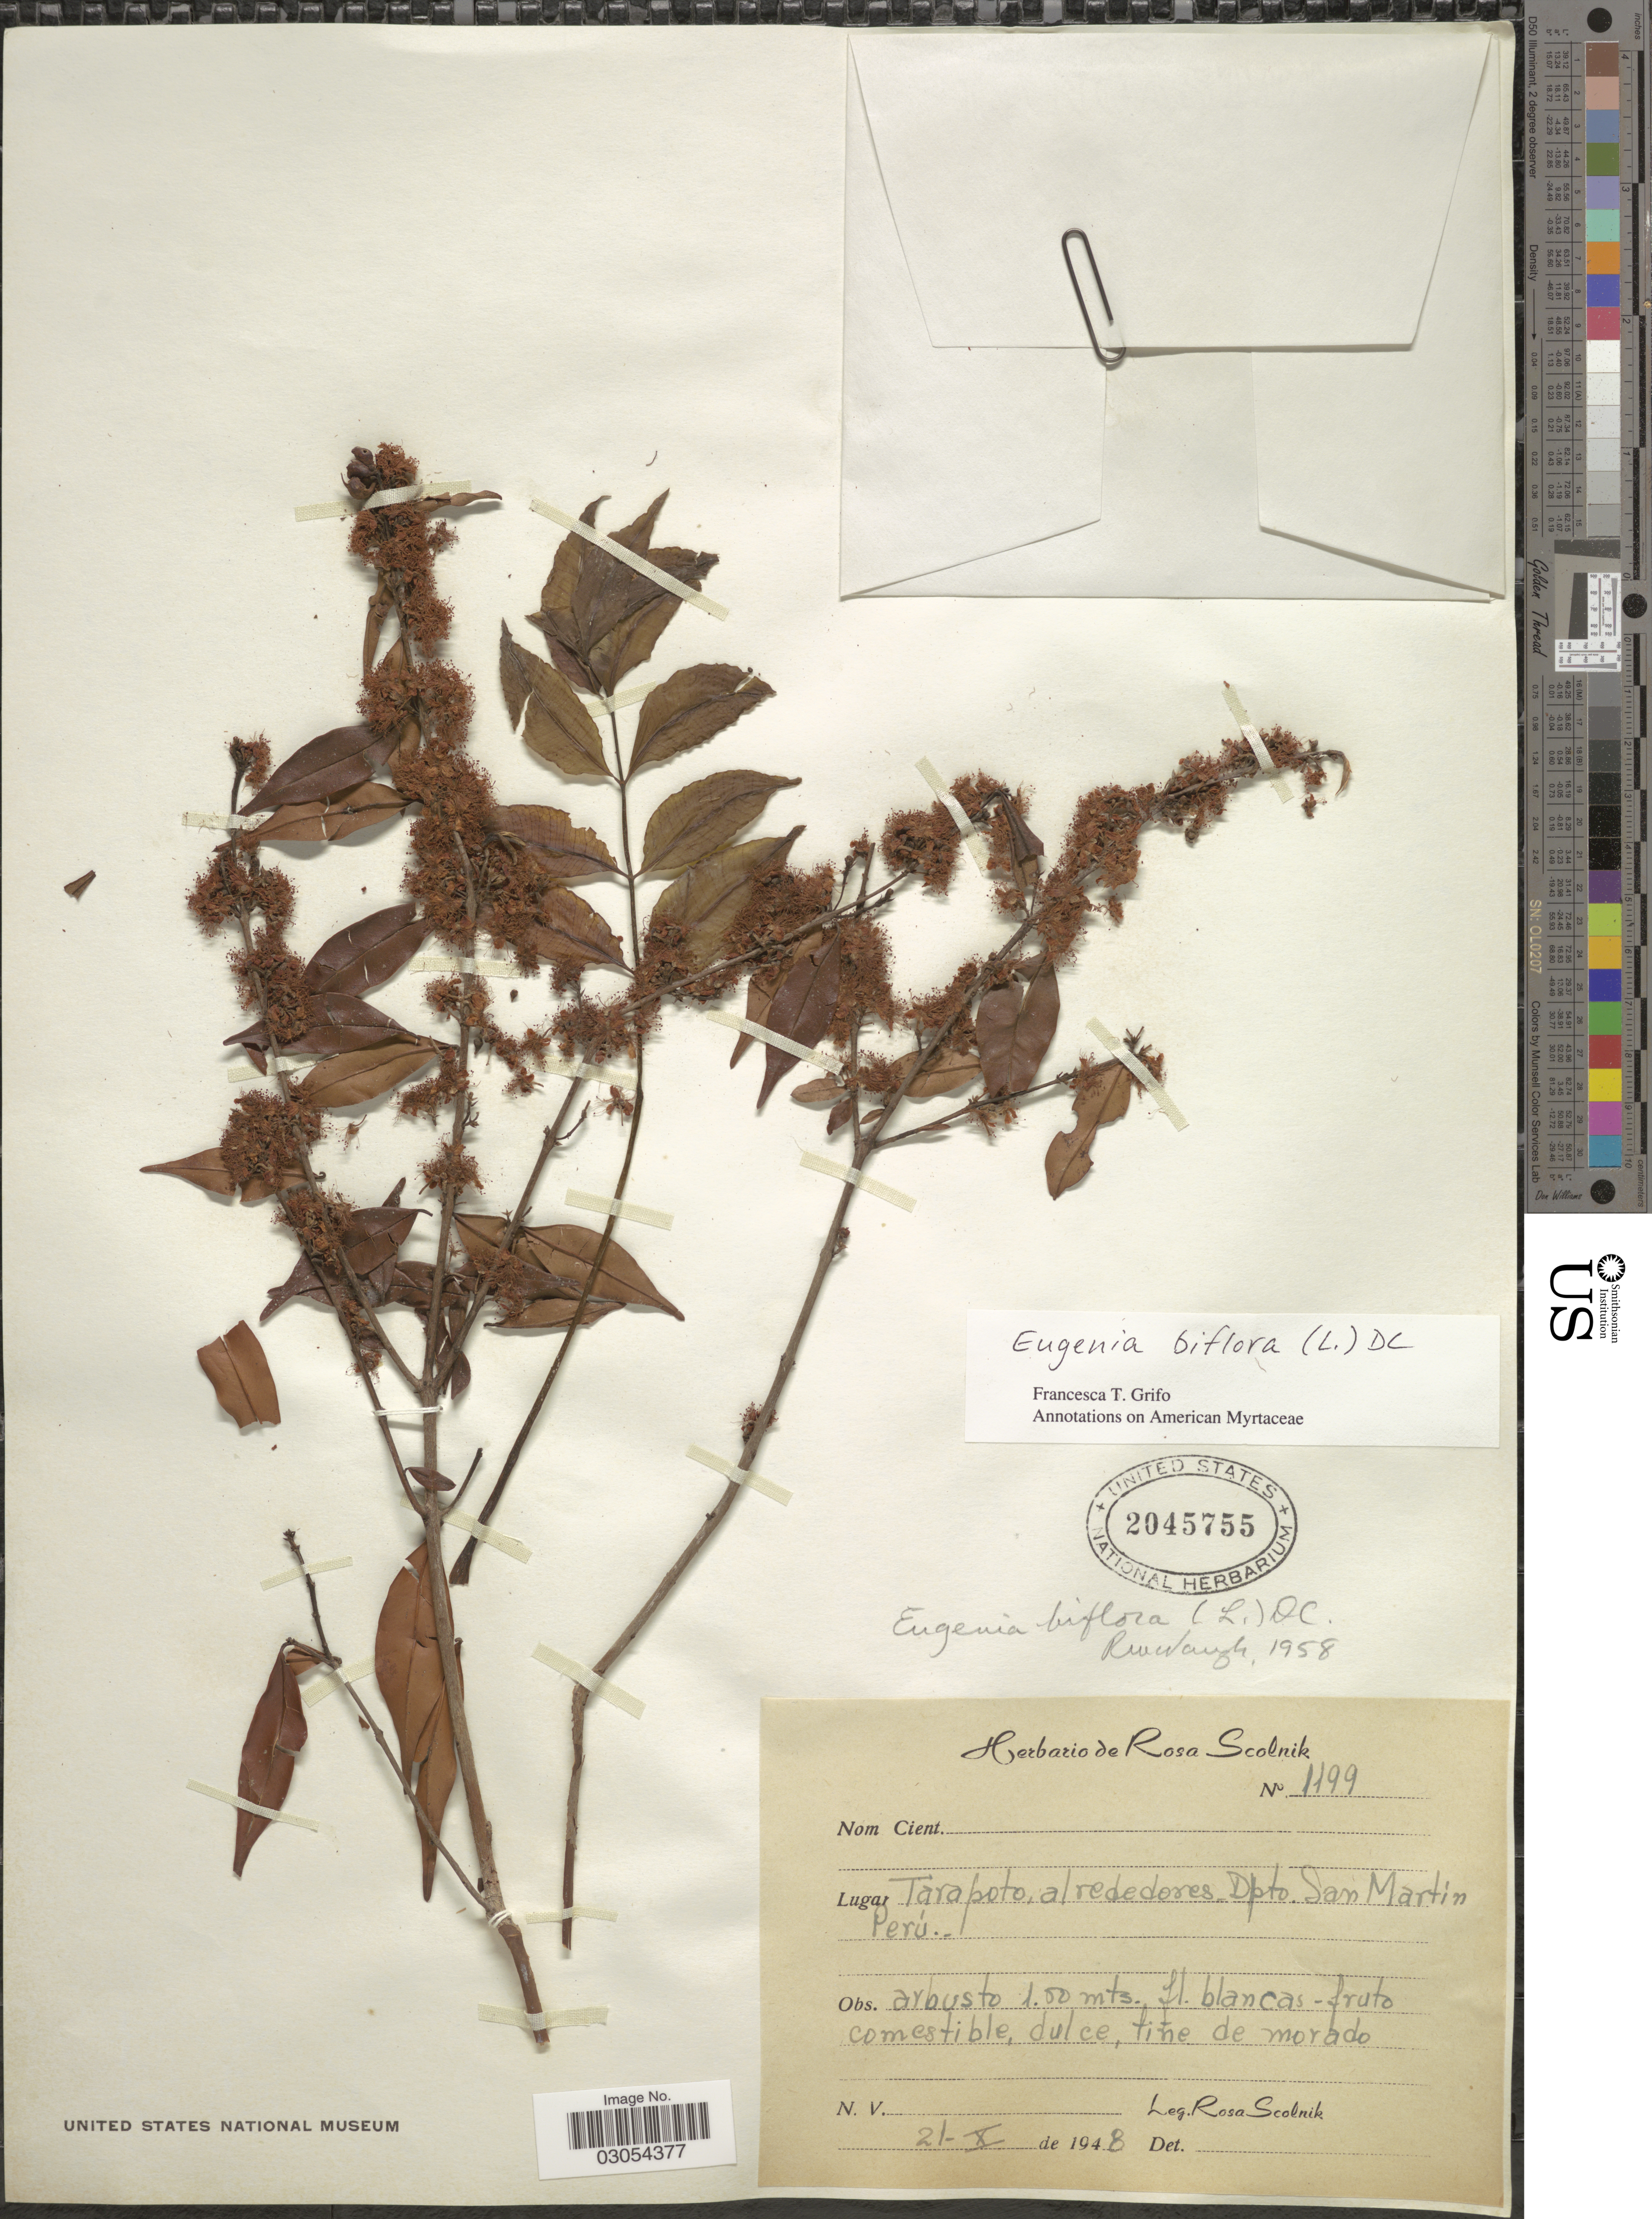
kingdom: Plantae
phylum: Tracheophyta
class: Magnoliopsida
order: Myrtales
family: Myrtaceae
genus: Eugenia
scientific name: Eugenia biflora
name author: (L.) DC.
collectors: R. Scolnik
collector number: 1199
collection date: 1948-10-21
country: Peru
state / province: San Martín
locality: Tarapoto, alrededores. Dpto. San Martin.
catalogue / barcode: US 2045755